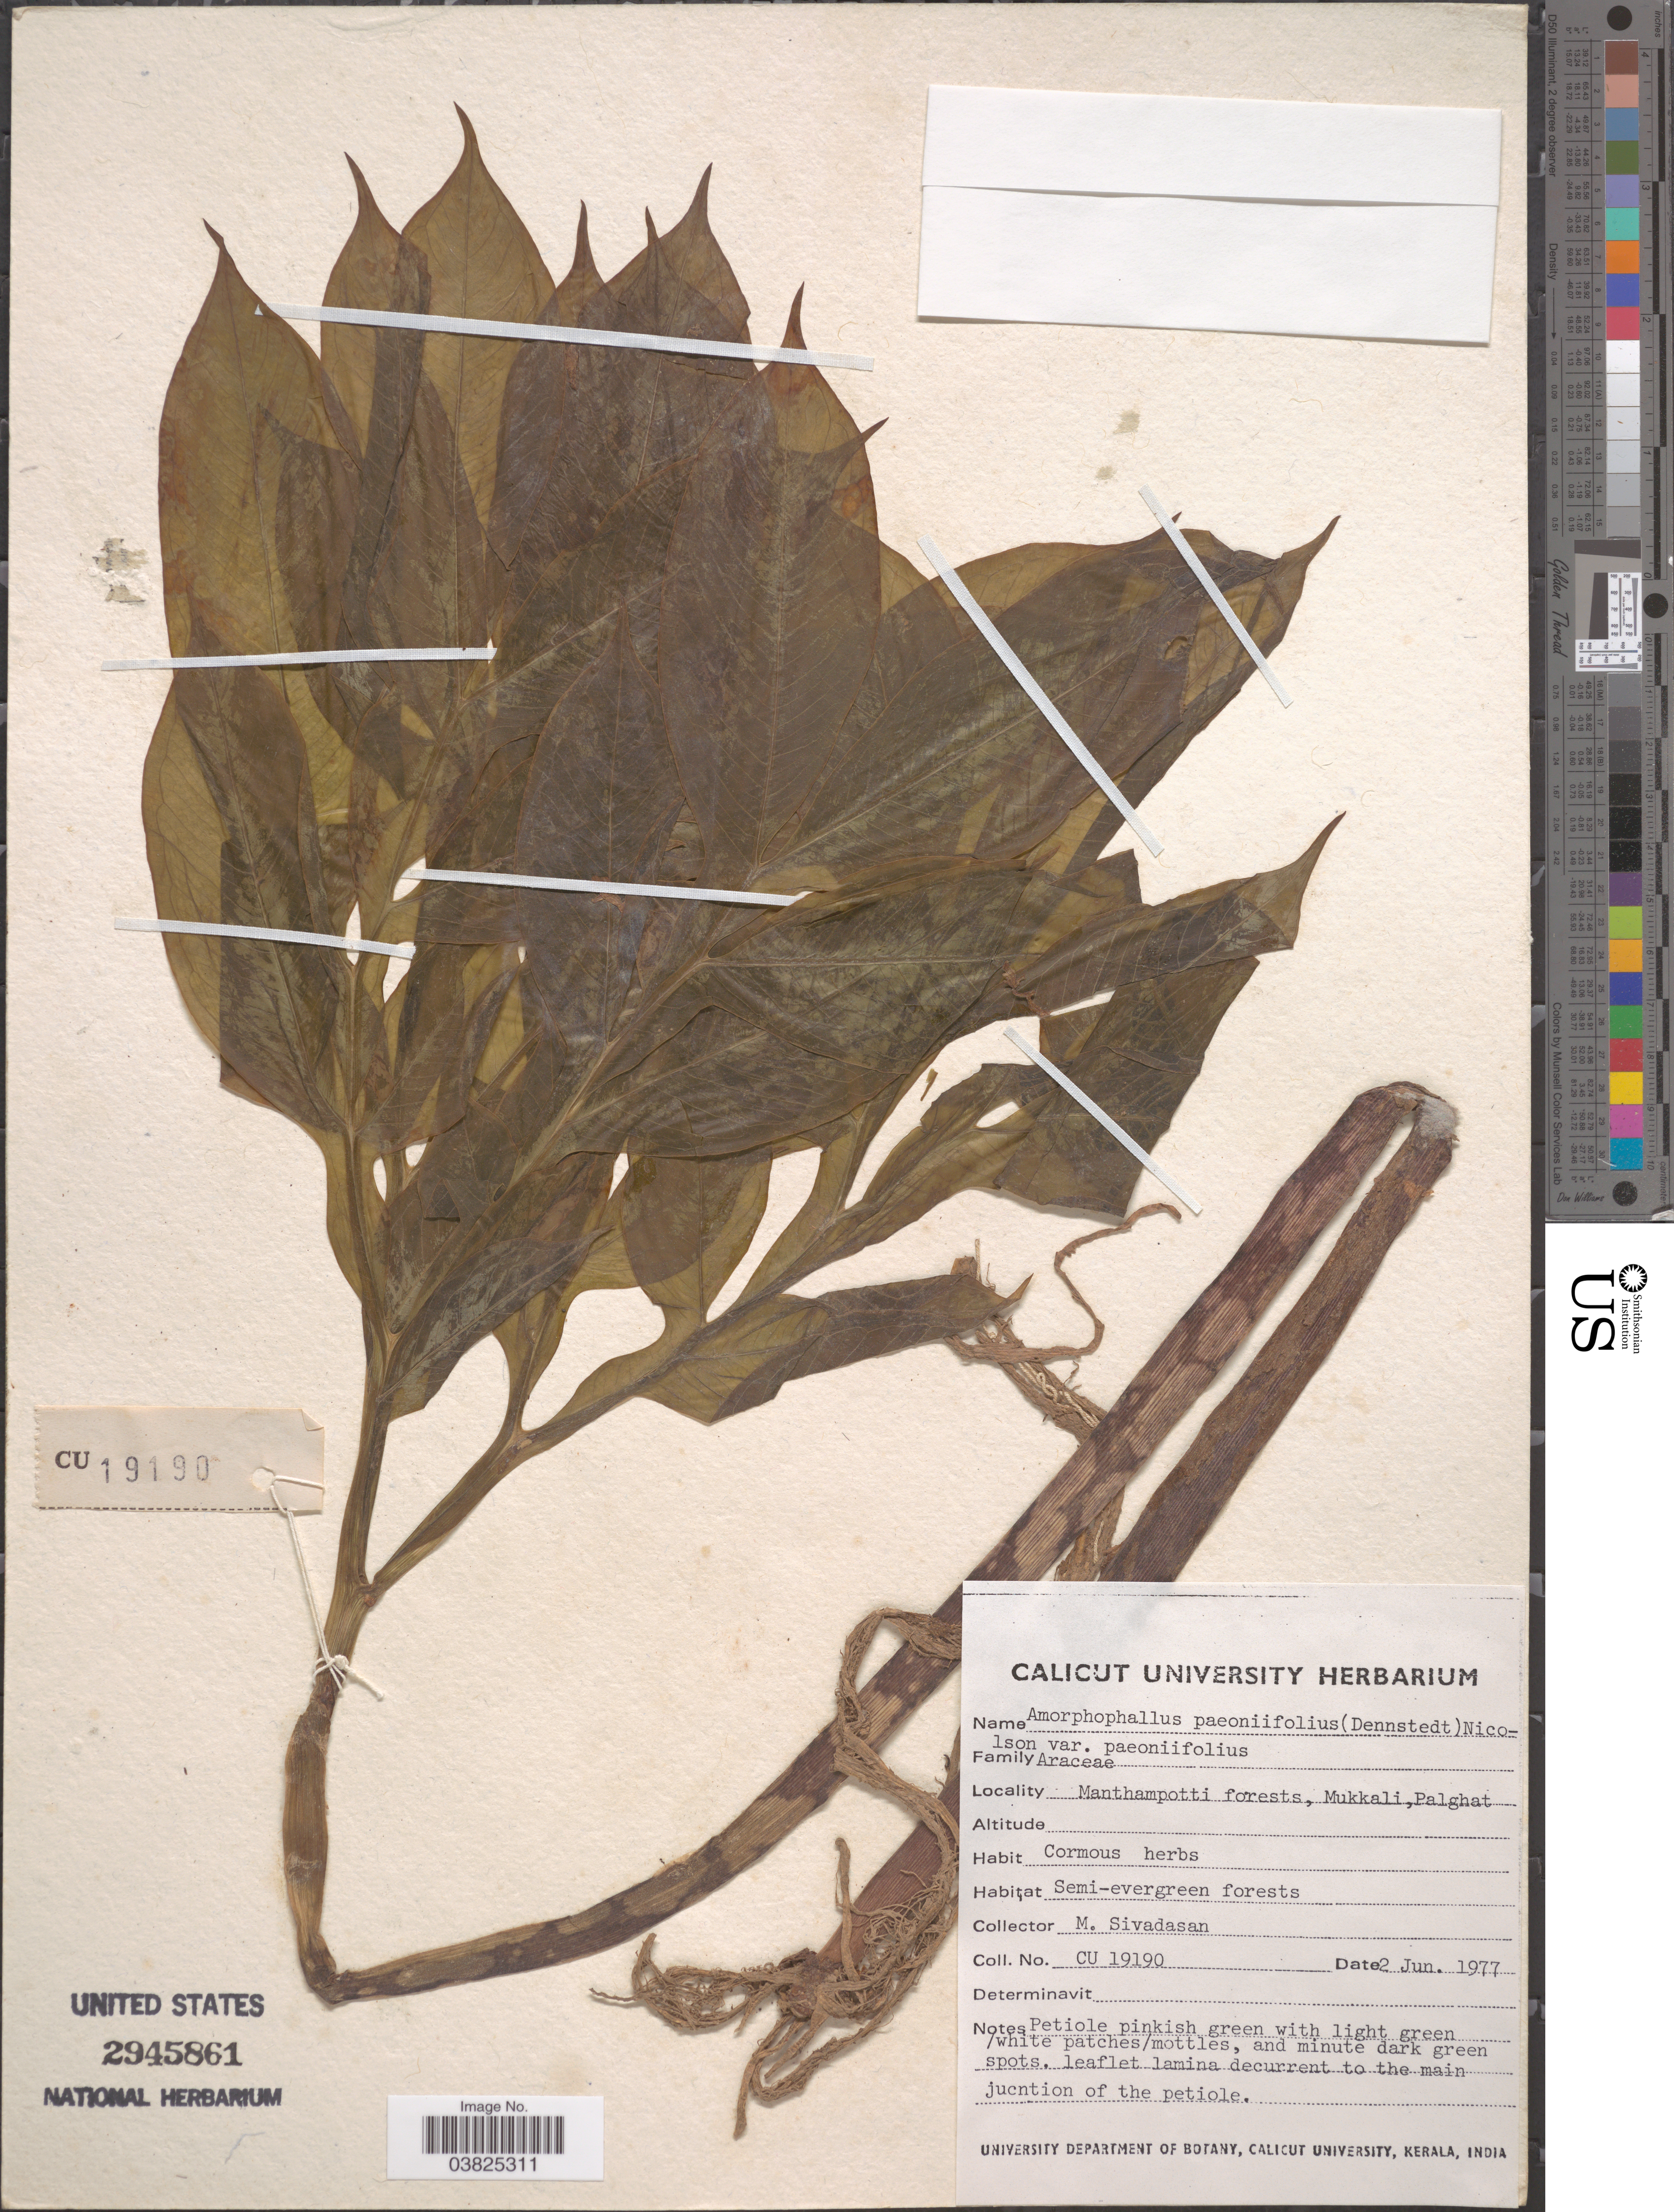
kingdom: Plantae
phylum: Tracheophyta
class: Liliopsida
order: Alismatales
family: Araceae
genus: Amorphophallus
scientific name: Amorphophallus paeoniifolius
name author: (Dennst.) Nicolson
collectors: M. Sivadasan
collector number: CU 19190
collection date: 1977-06-02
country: India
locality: Manthampotti forests, Mukkali, Palghat.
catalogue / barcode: US 2945861